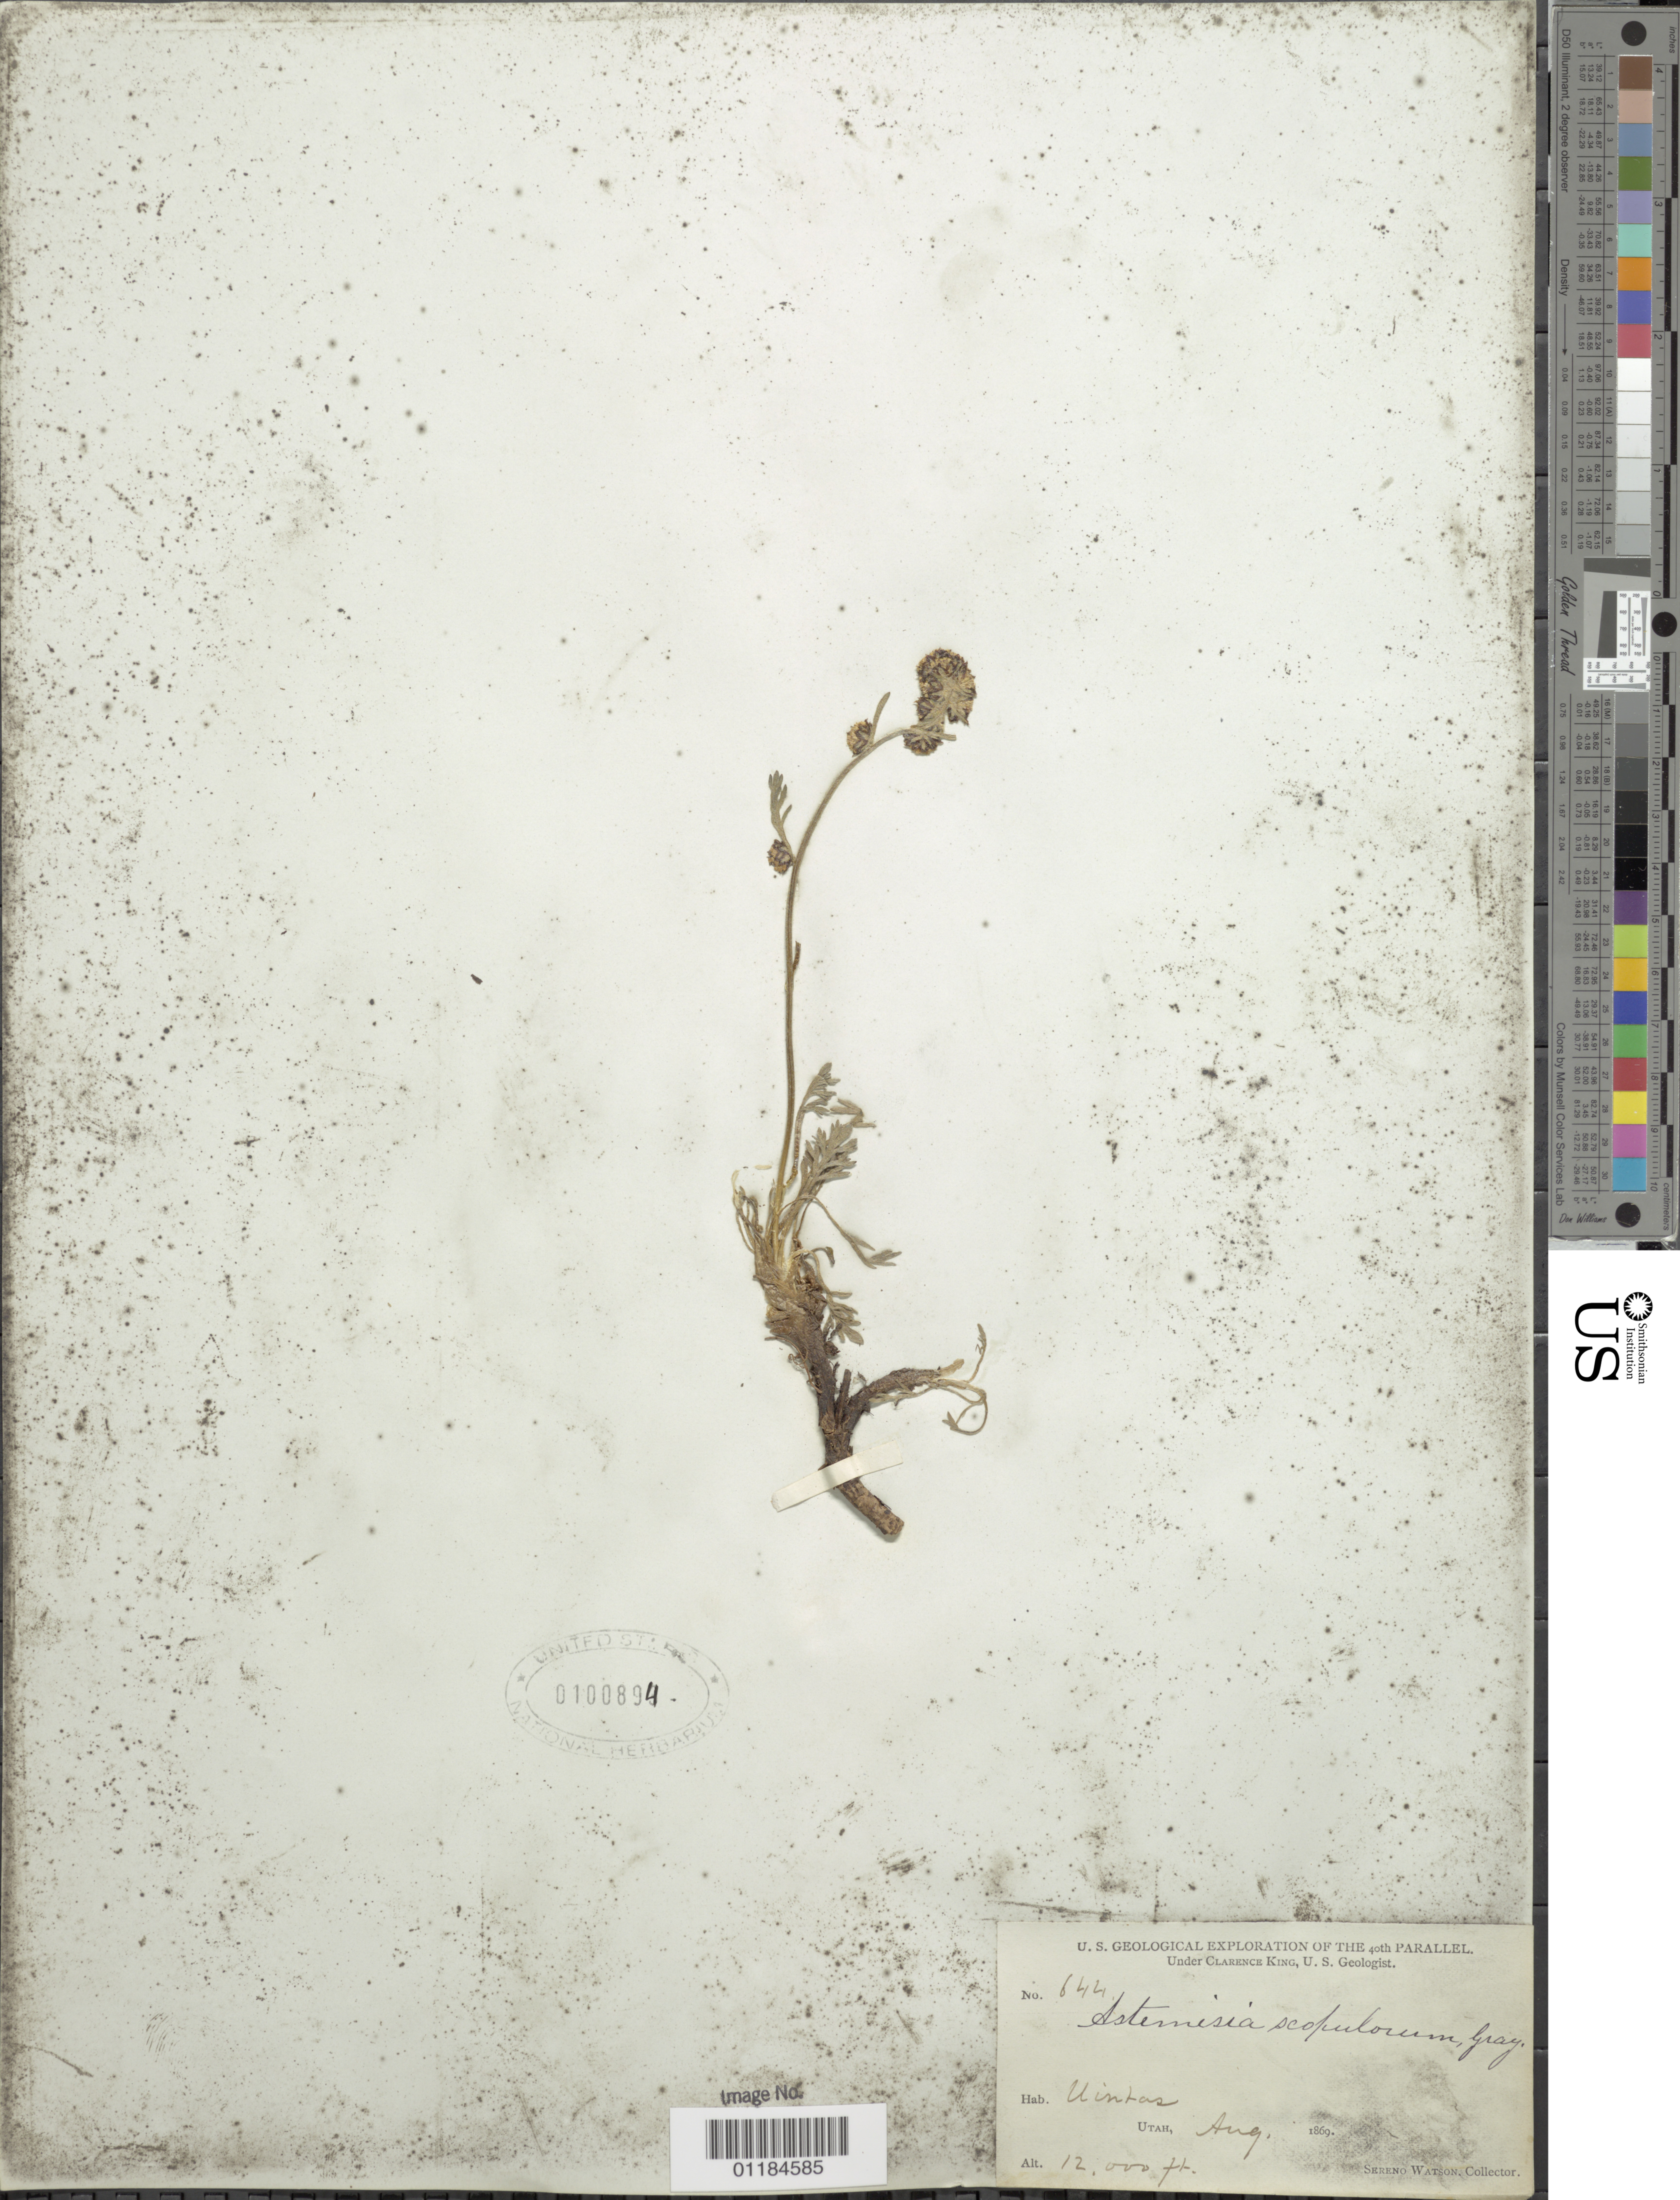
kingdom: Plantae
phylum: Tracheophyta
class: Magnoliopsida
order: Asterales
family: Asteraceae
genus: Artemisia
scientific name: Artemisia scopulorum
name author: A. Gray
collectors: S. Watson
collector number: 644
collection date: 1869-08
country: United States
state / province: Utah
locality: Uintas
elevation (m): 3658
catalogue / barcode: US 100894